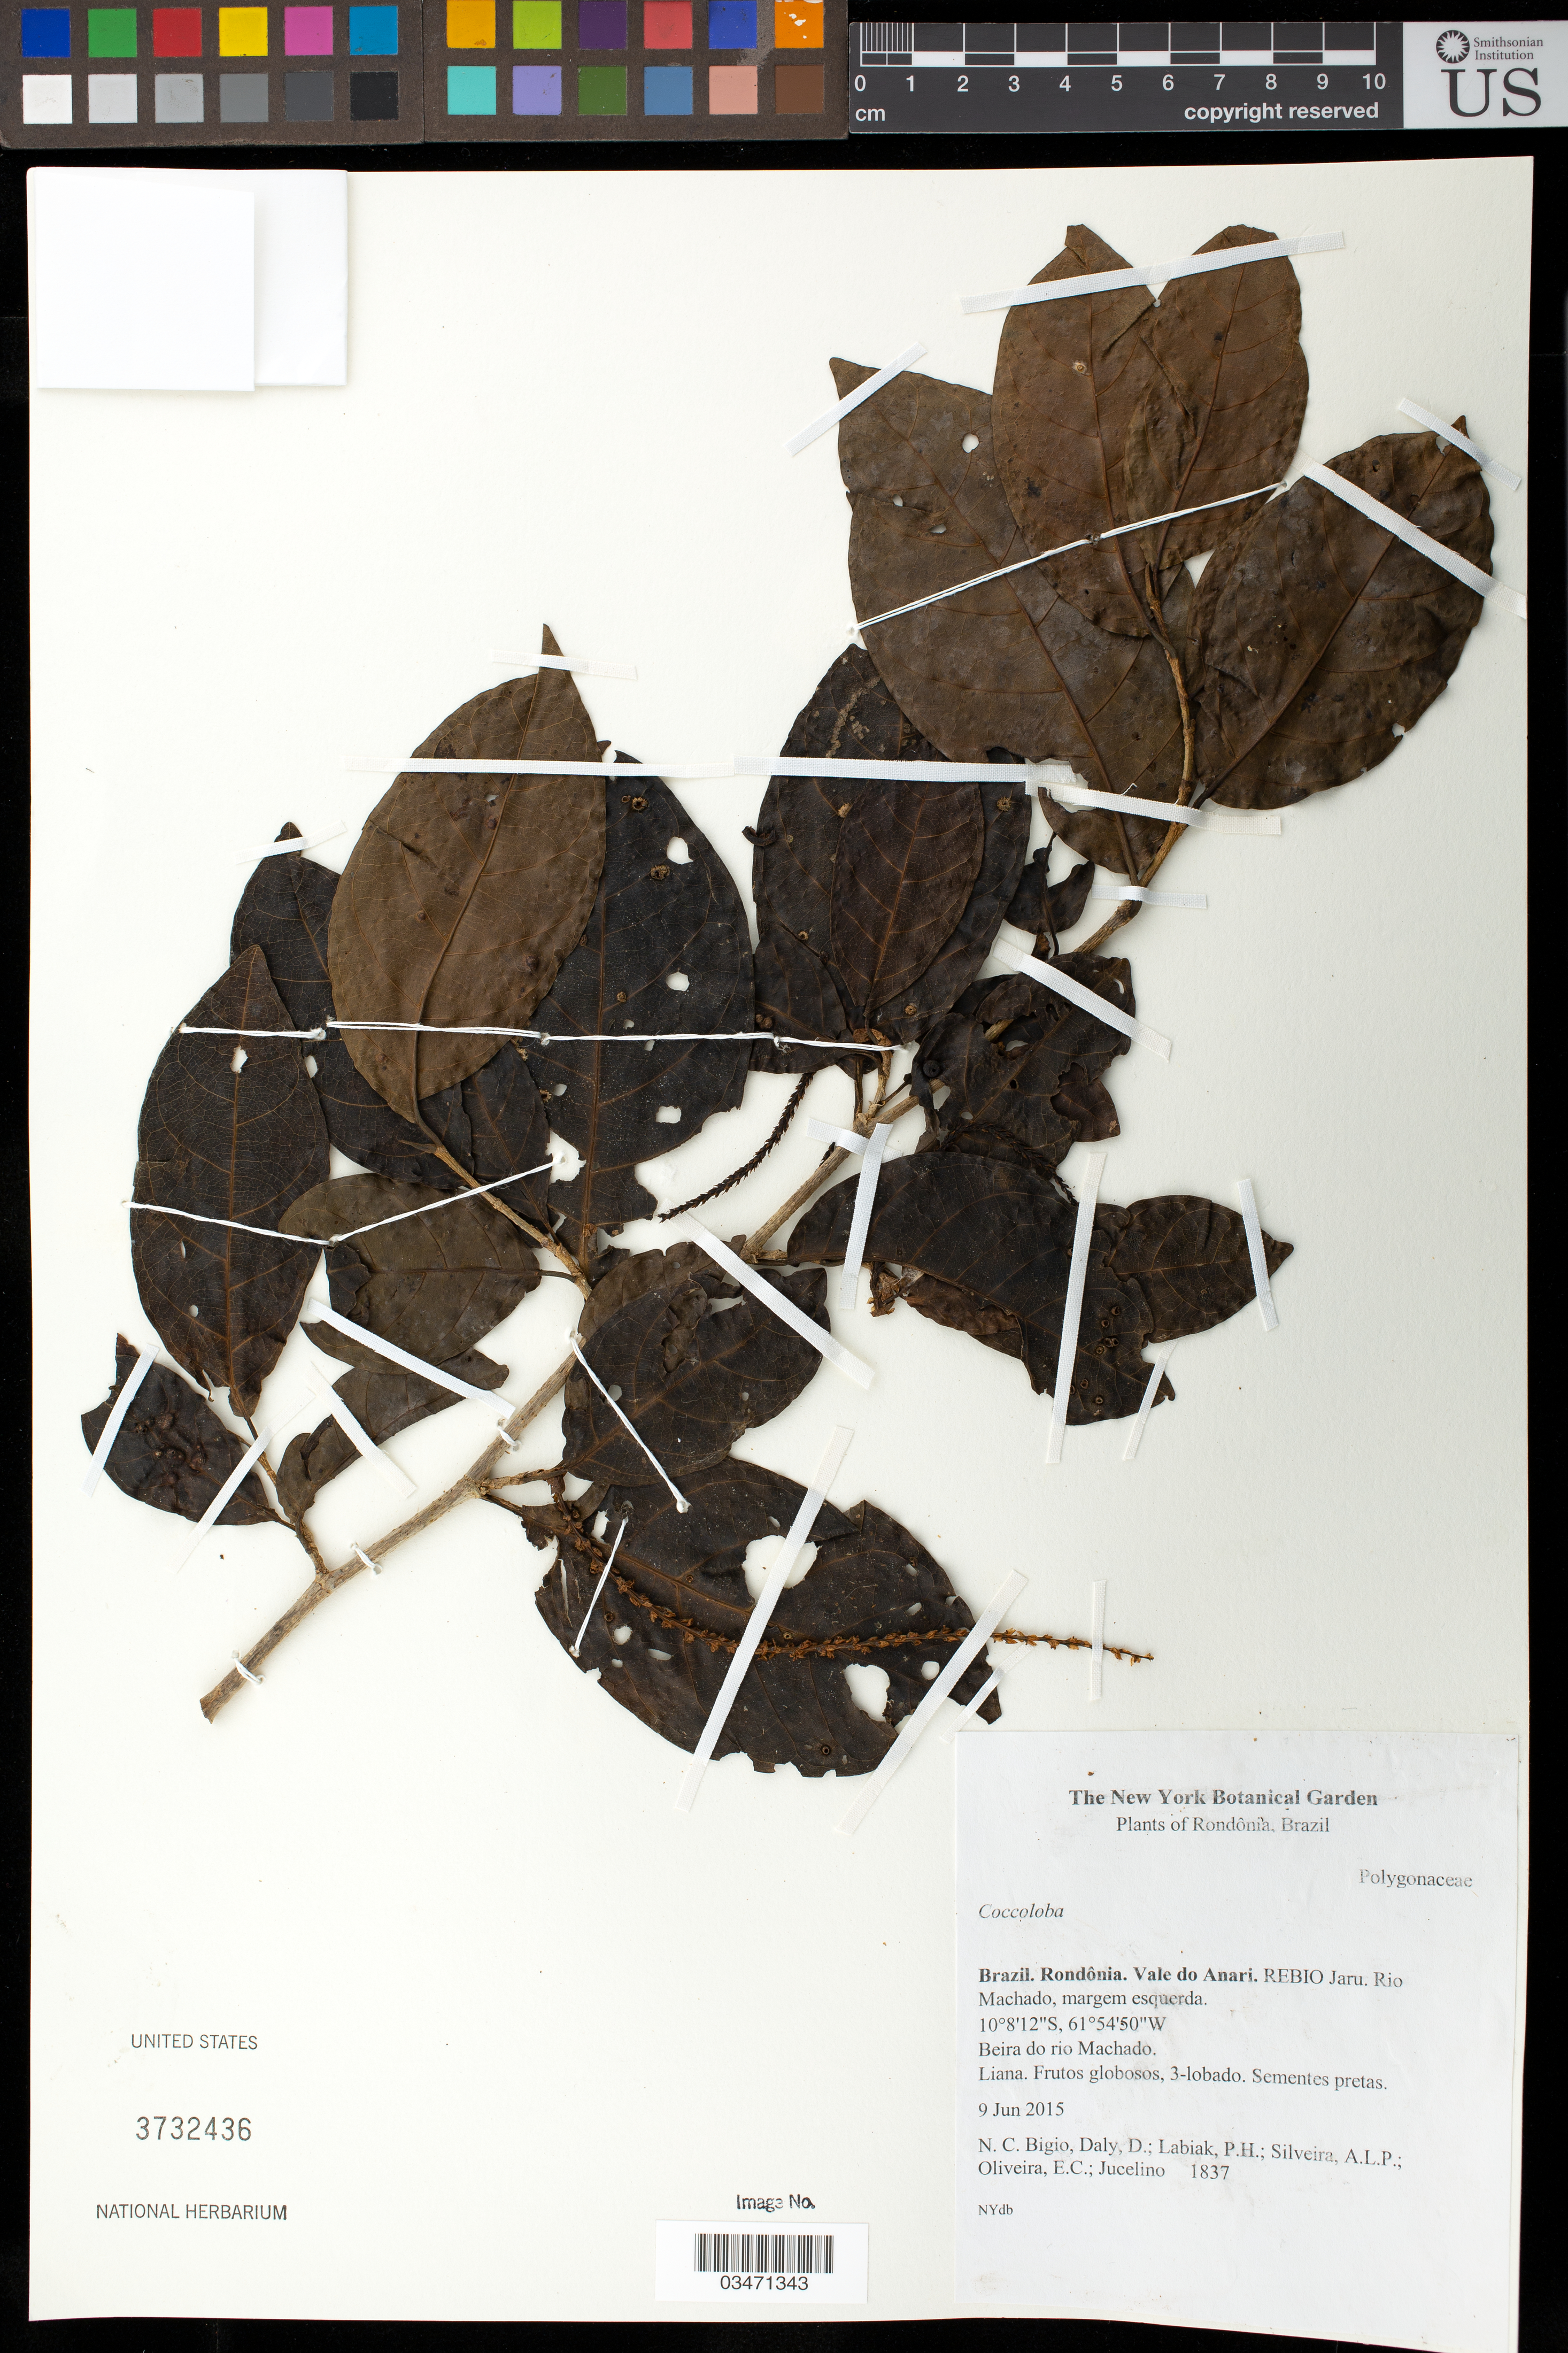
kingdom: Plantae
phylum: Tracheophyta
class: Magnoliopsida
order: Caryophyllales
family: Polygonaceae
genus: Coccoloba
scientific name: Coccoloba sp.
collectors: N. C. Bigio, D. Daly, P. H. Labiak, -. Silveira, E. Oliveira & -. Jucelino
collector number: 1837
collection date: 2015-06-09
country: Brazil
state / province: Rondônia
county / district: Vale do Anari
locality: REBIO Jaru. Rio Machado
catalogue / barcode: US 3732436